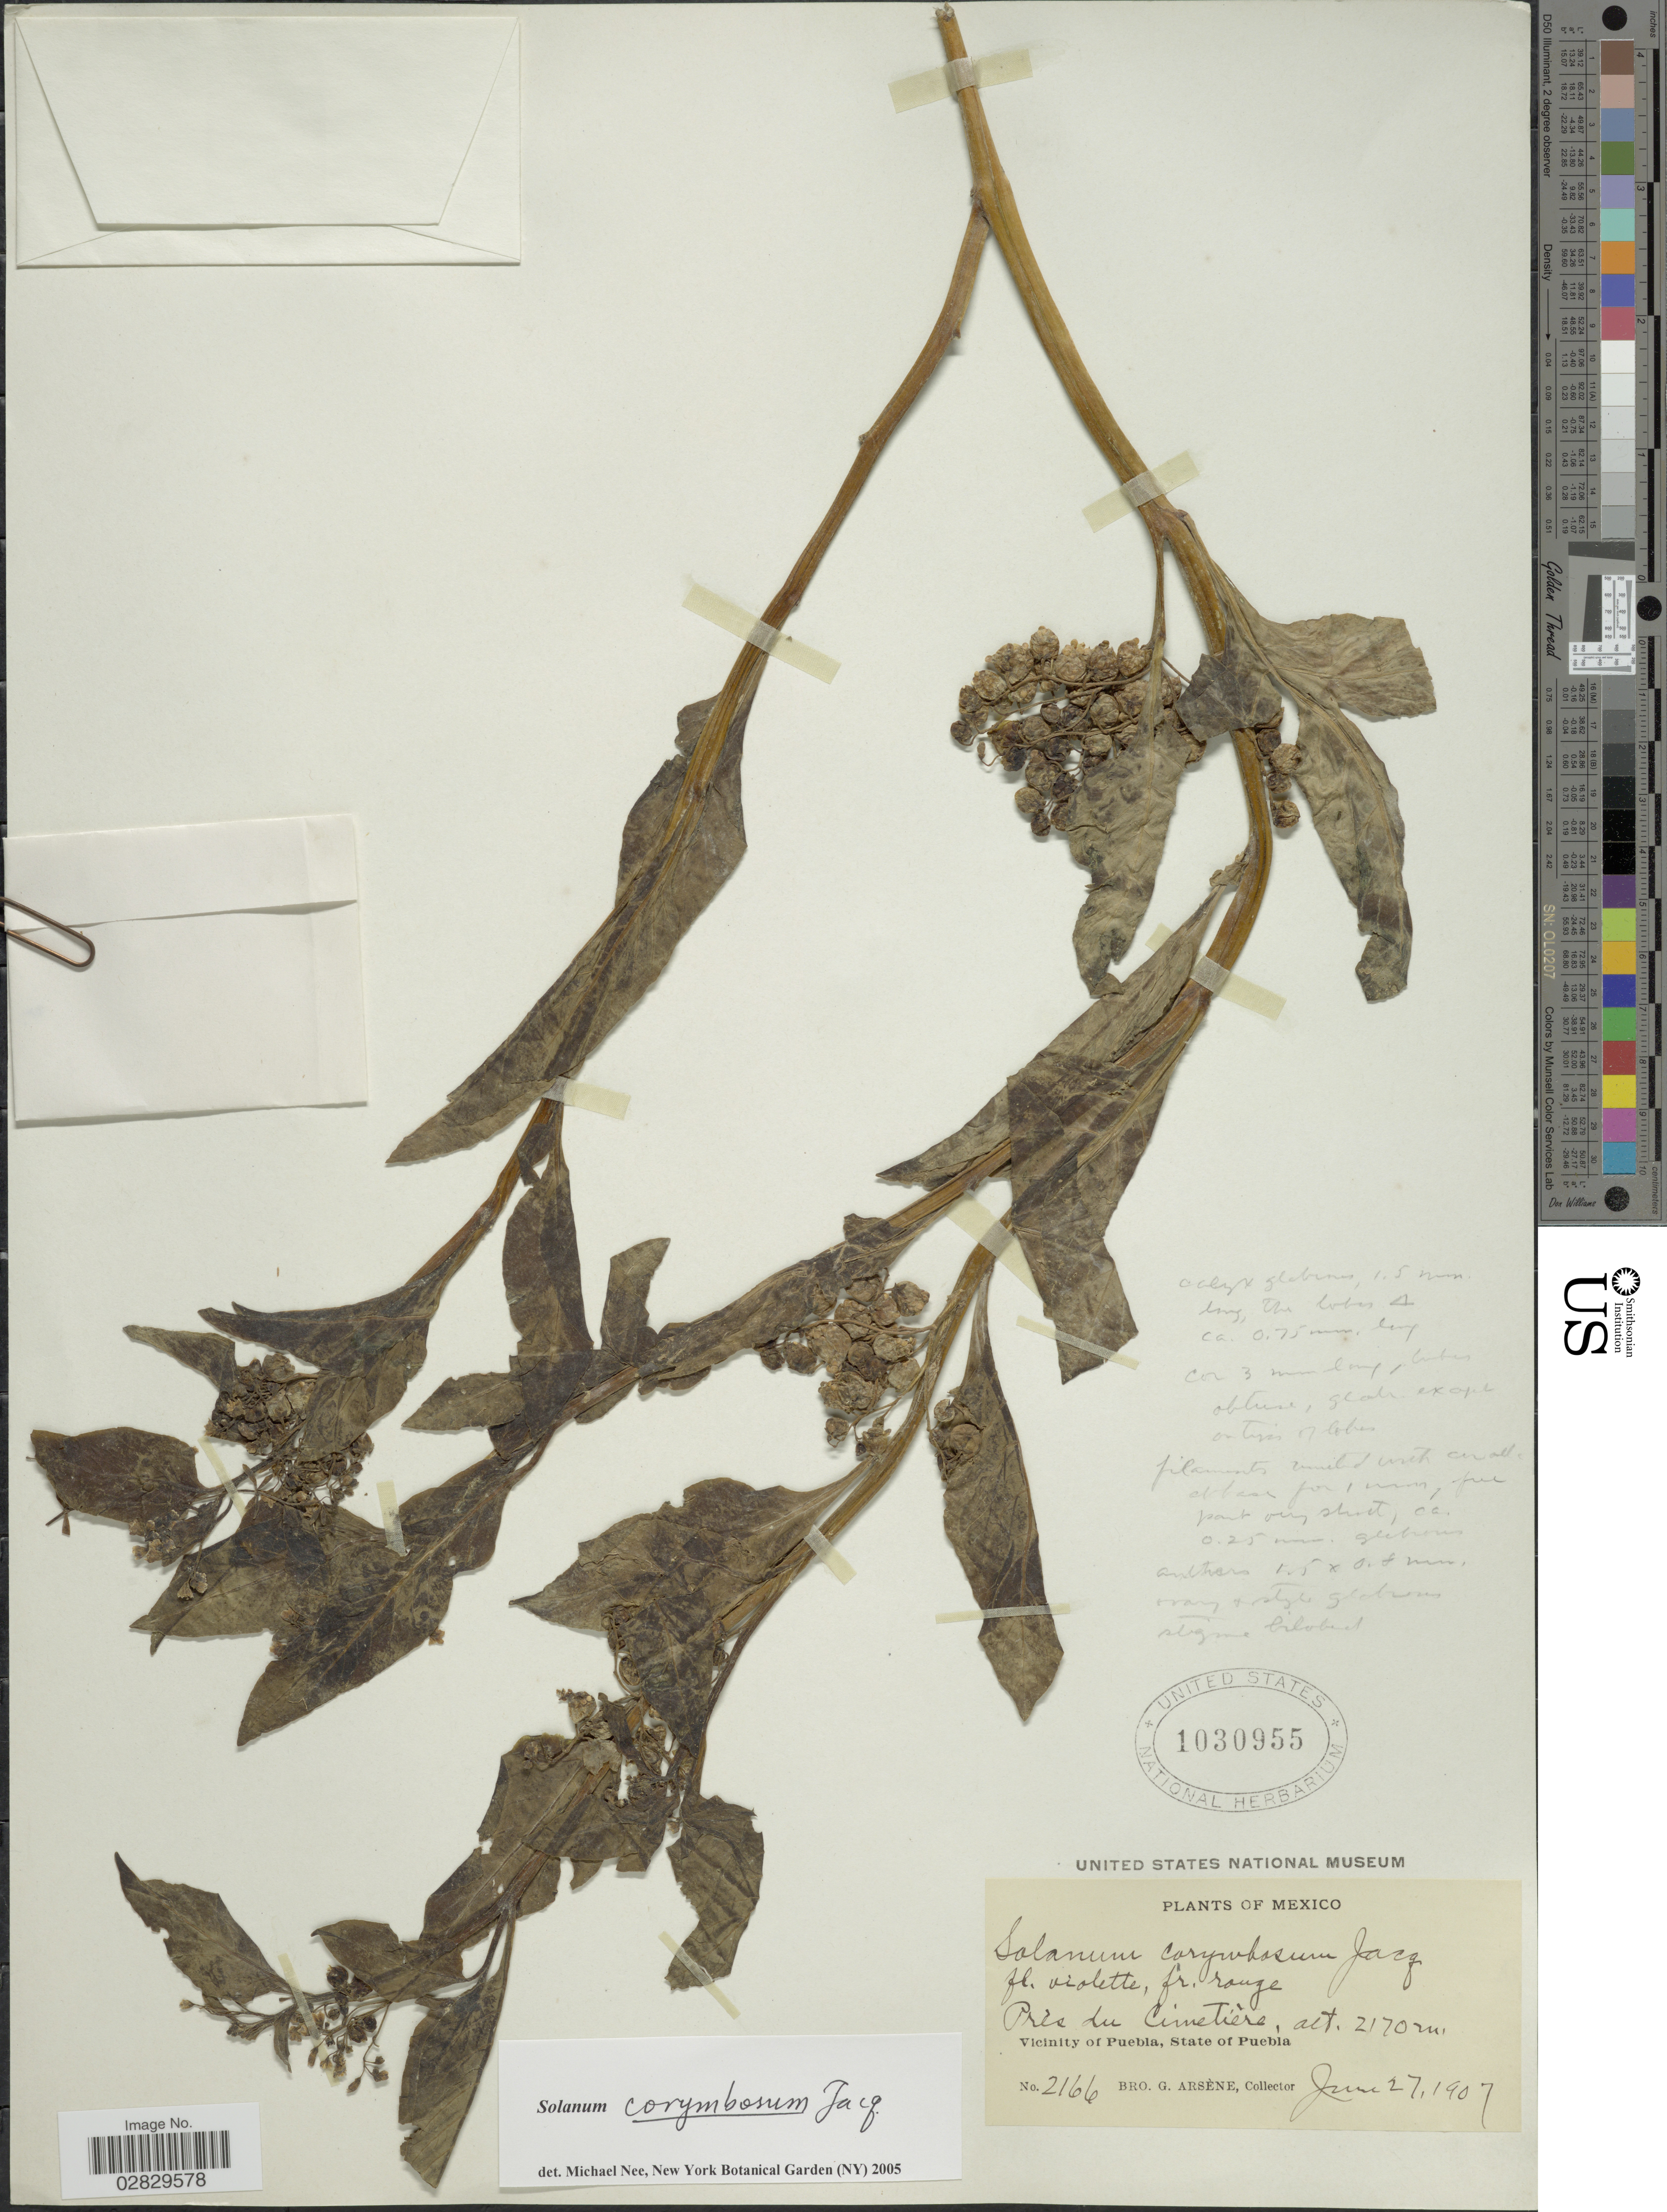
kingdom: Plantae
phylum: Tracheophyta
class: Magnoliopsida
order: Solanales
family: Solanaceae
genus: Solanum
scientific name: Solanum corymbosum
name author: Jacq.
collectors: Bro. G. Arsène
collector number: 2166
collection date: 1907-06-27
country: Mexico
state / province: Puebla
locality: Près di Cimetière. Vicinity of Puebla.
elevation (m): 2170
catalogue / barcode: US 1030955